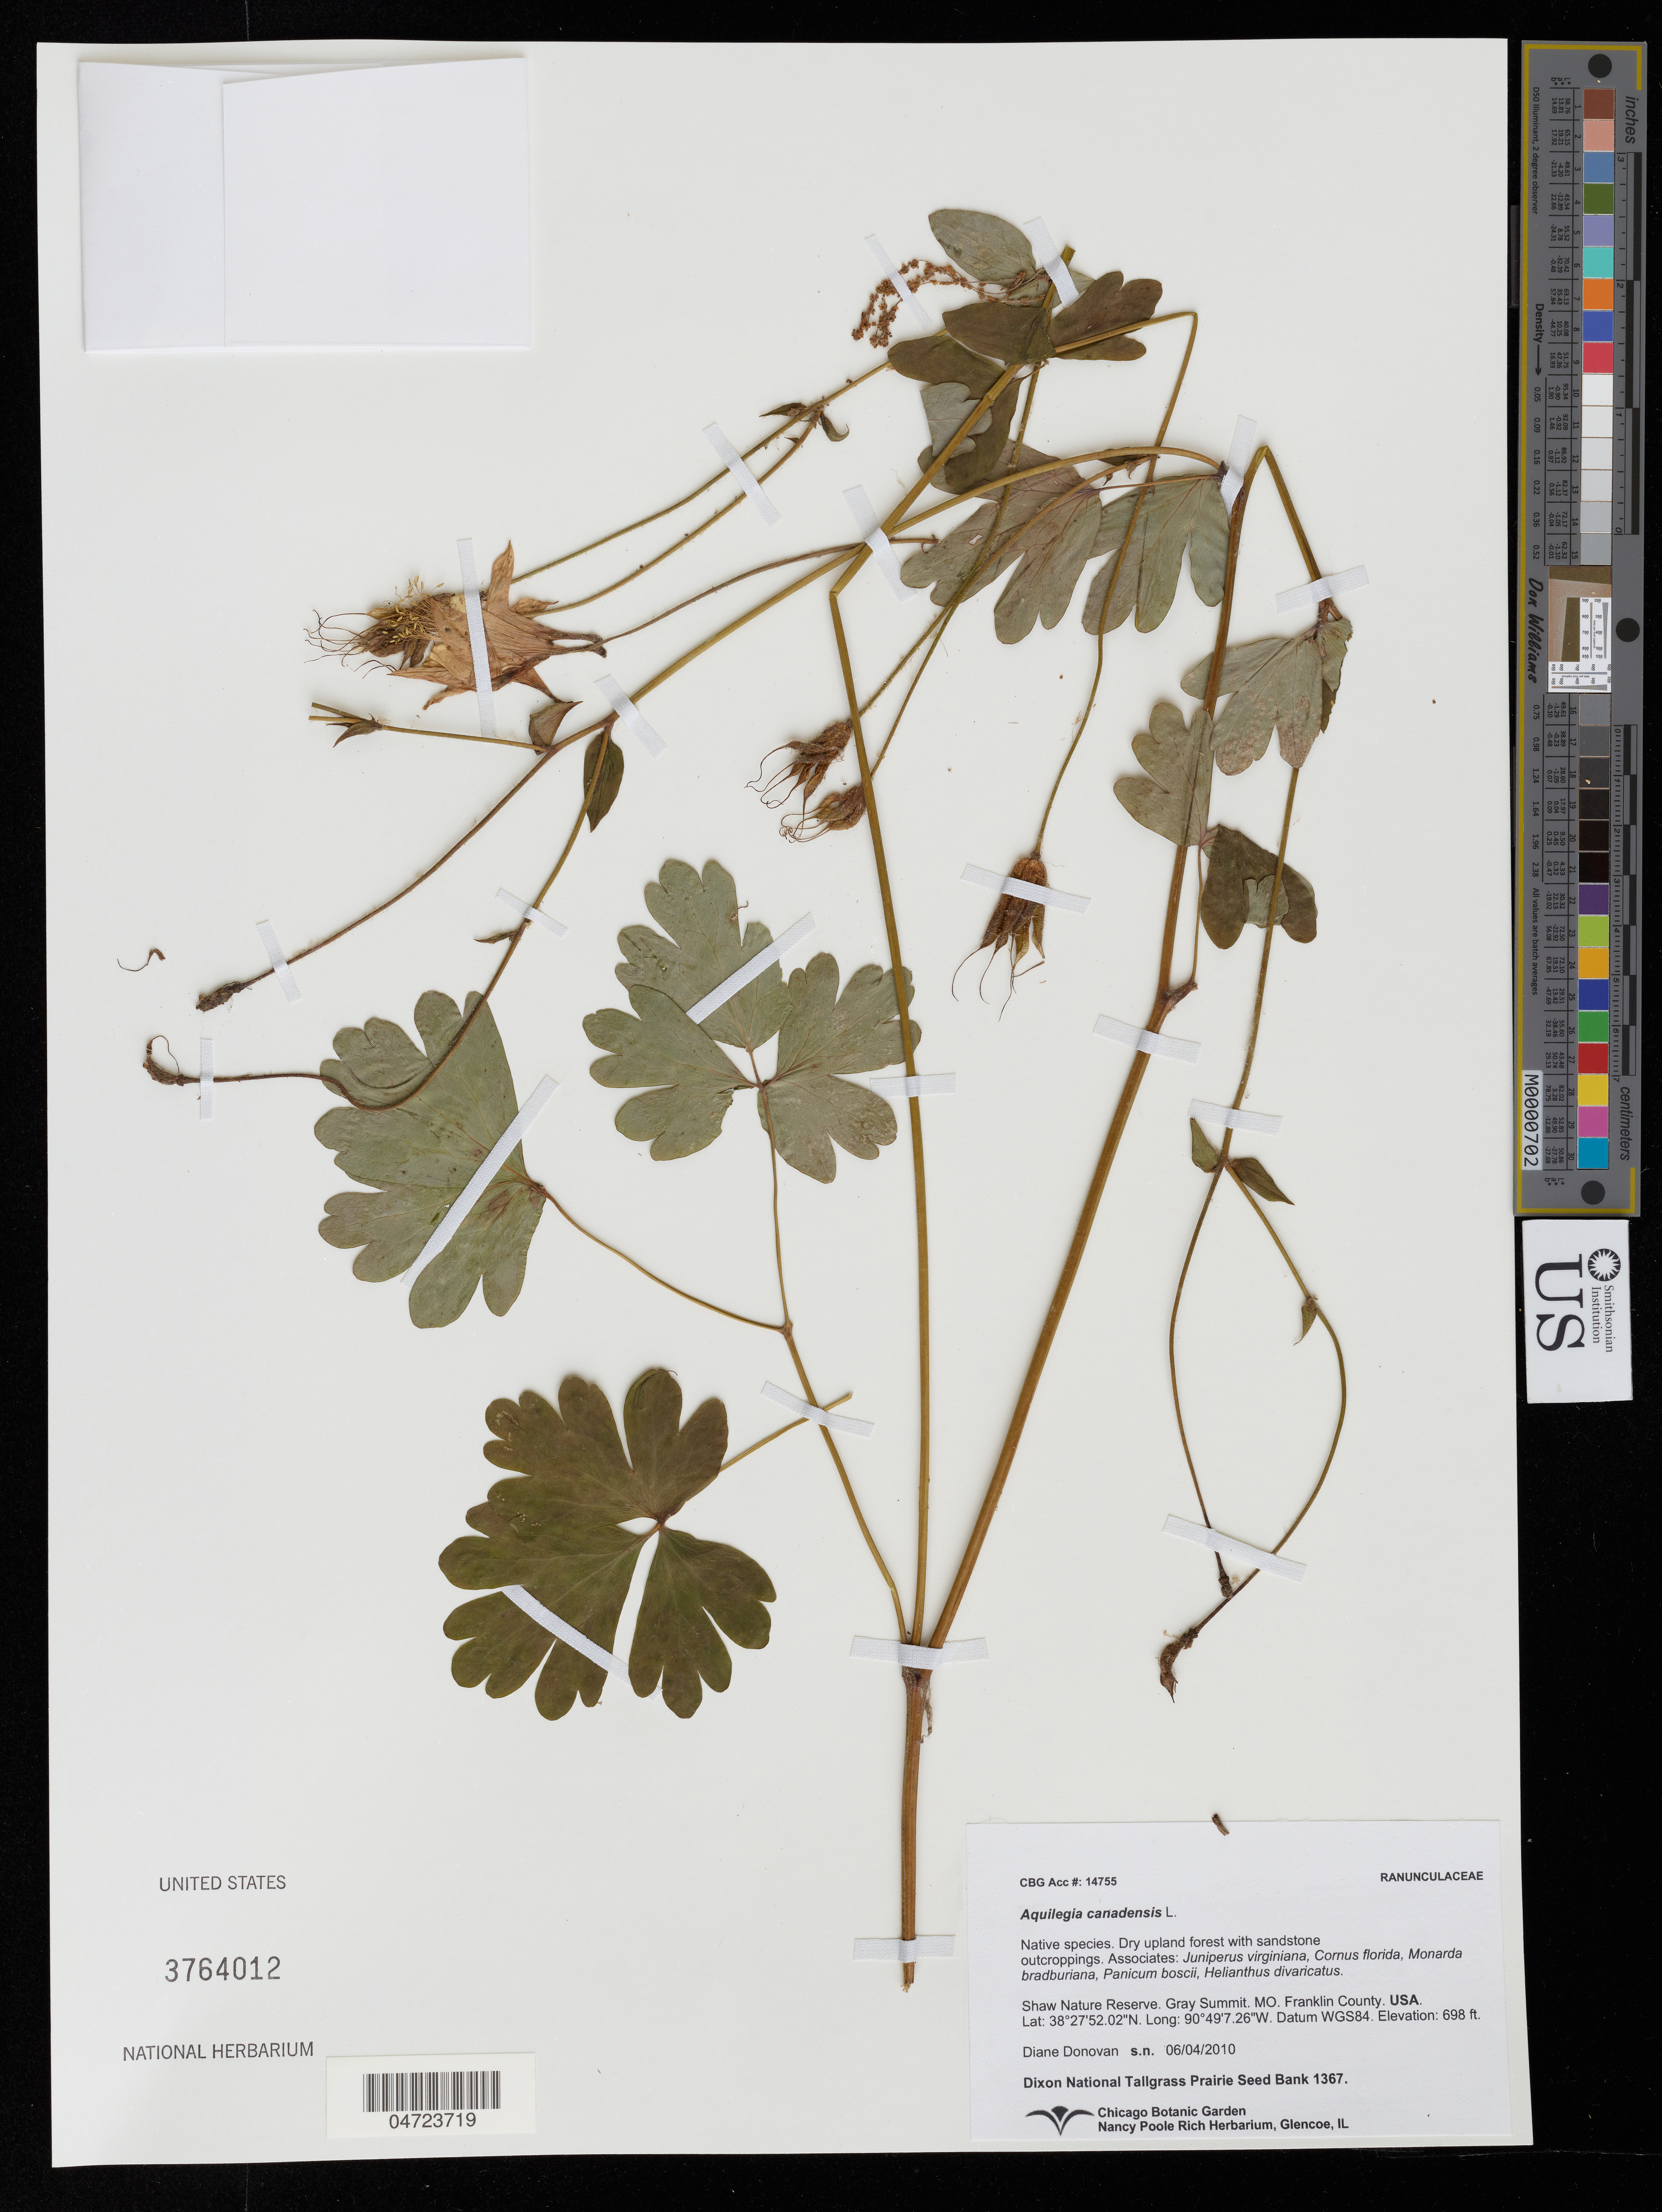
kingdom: Plantae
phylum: Tracheophyta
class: Magnoliopsida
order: Ranunculales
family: Ranunculaceae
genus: Aquilegia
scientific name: Aquilegia canadensis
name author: L.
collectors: D. Donovan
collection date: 2010-06-04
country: United States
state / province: Missouri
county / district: Franklin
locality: Shaw Nature Reserve. Gray Summit. Franklin County.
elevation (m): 213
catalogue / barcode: US 3764012